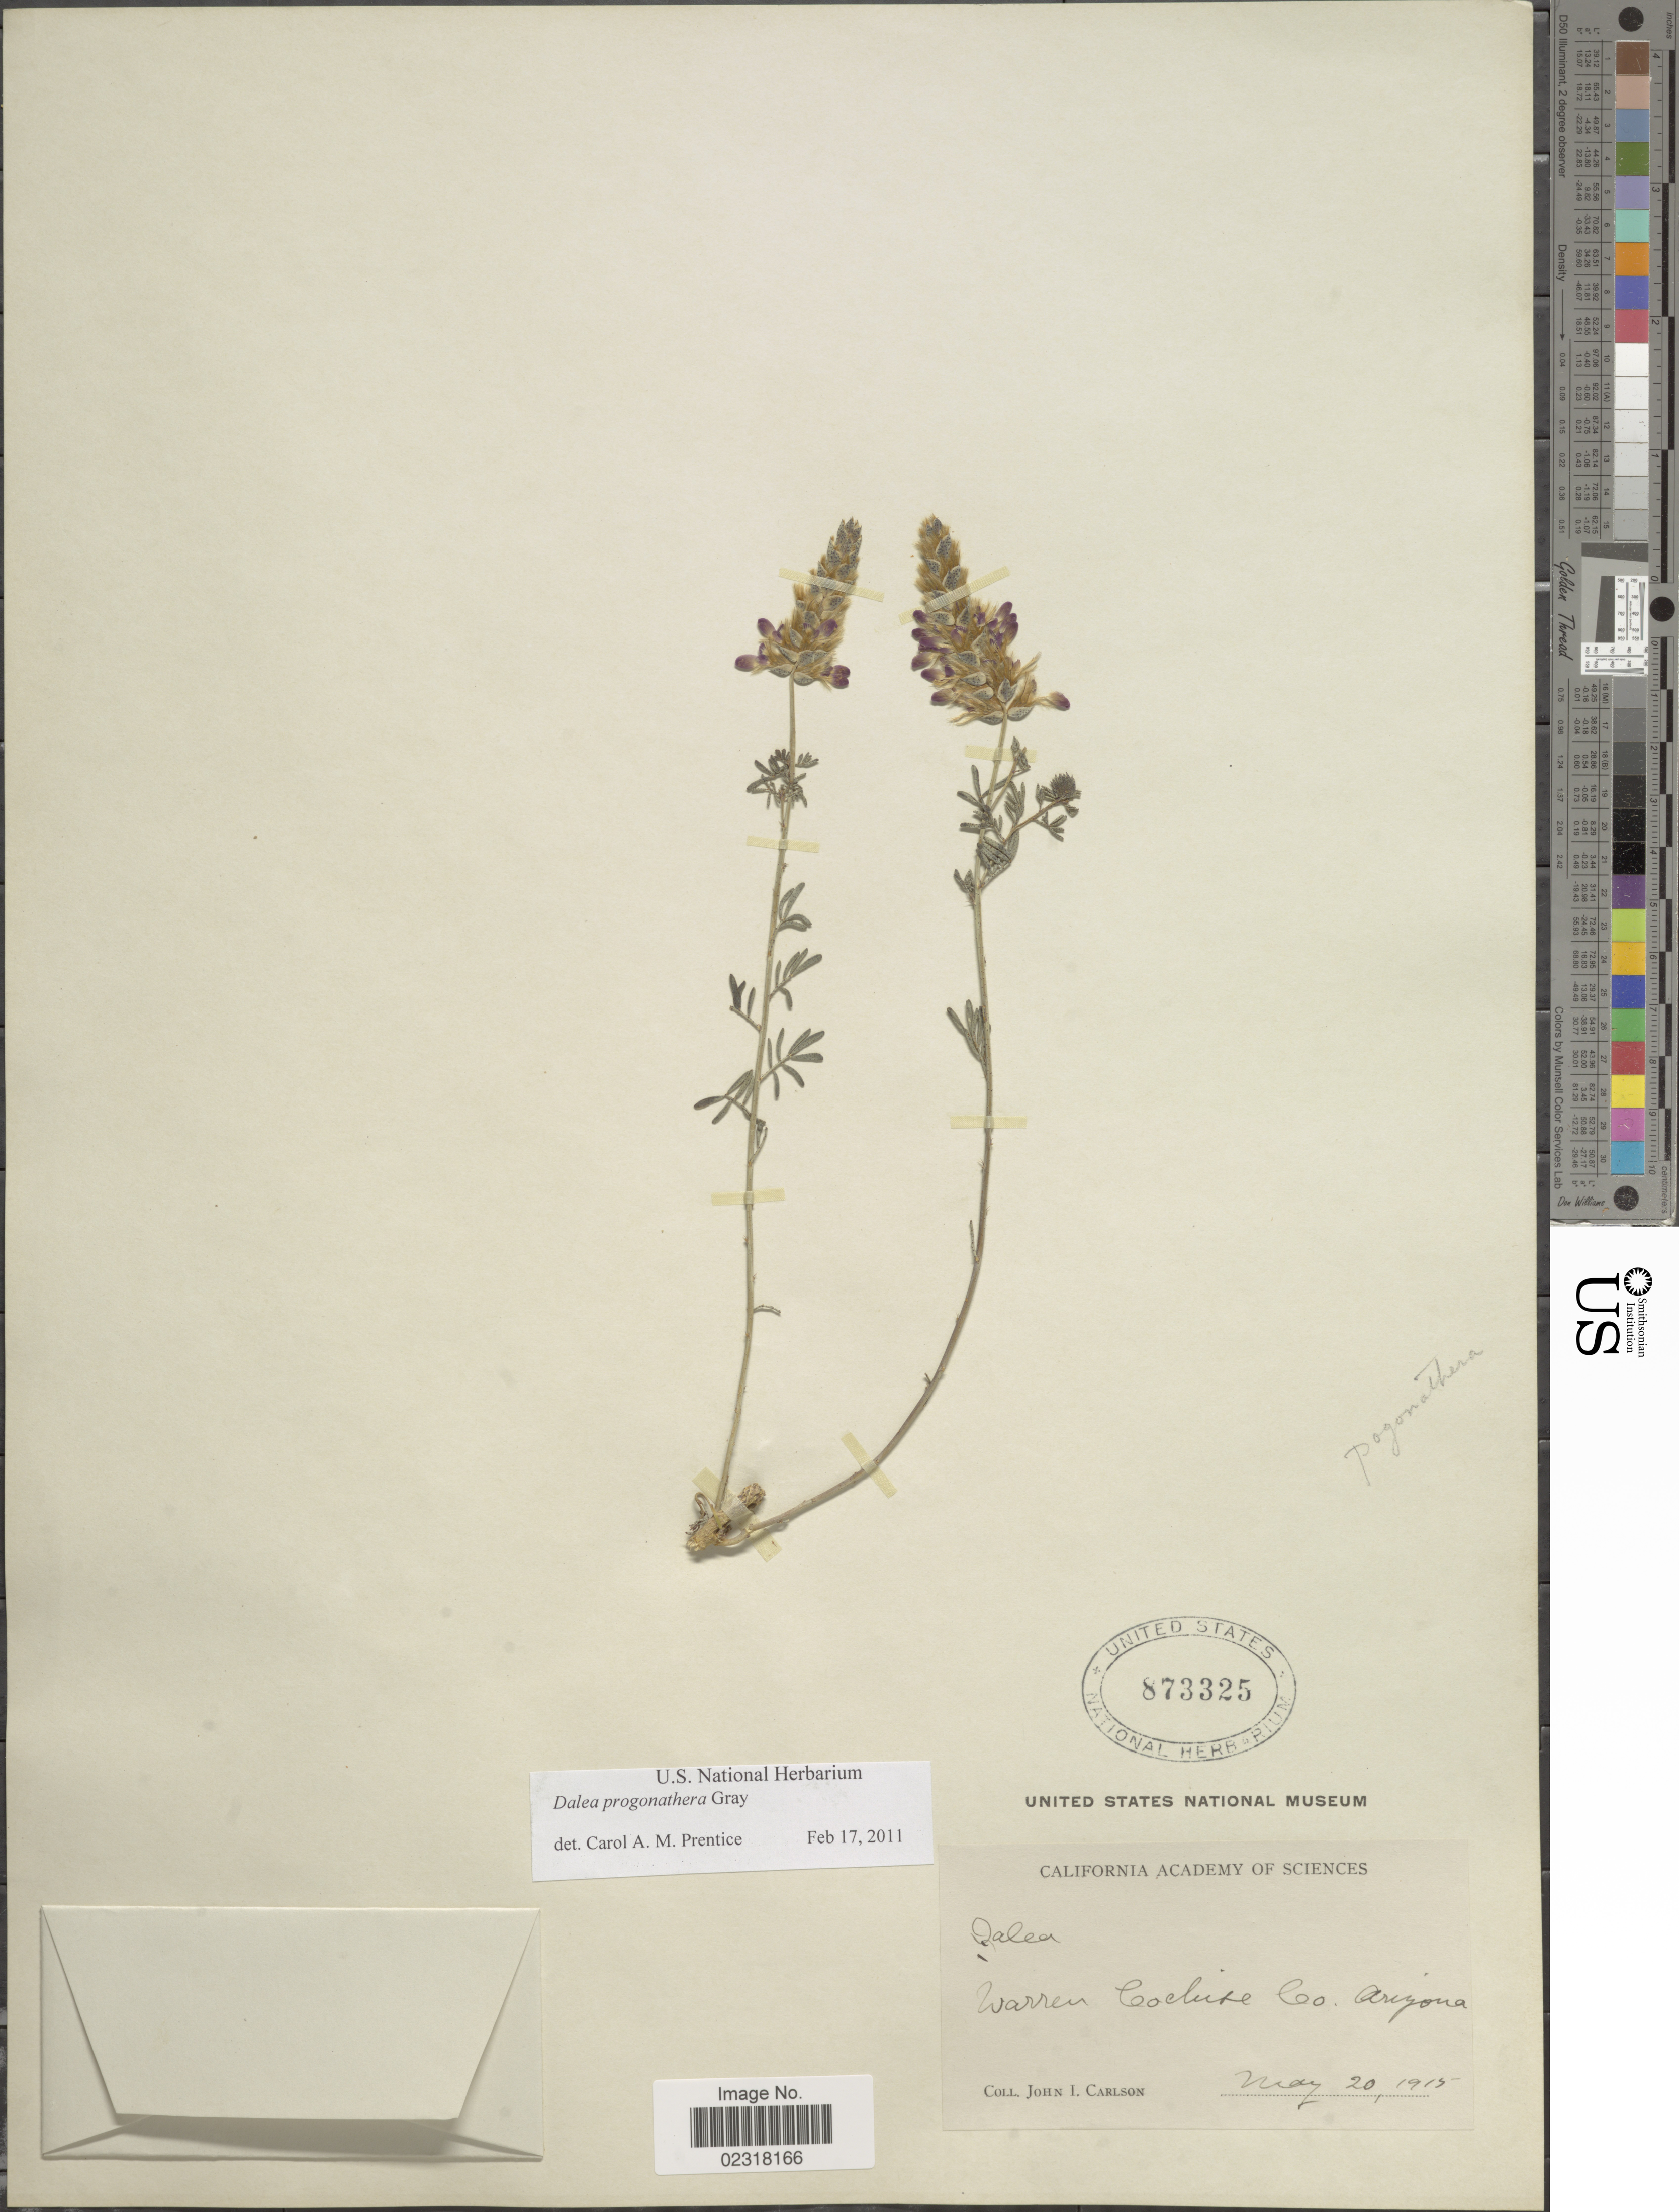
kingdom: Plantae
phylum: Tracheophyta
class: Magnoliopsida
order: Fabales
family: Fabaceae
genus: Dalea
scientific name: Dalea pogonathera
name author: A. Gray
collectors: J. Carlson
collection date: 1915-05-20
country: United States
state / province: Arizona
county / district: Cochise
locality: Warren Cochise Co.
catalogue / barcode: US 873325